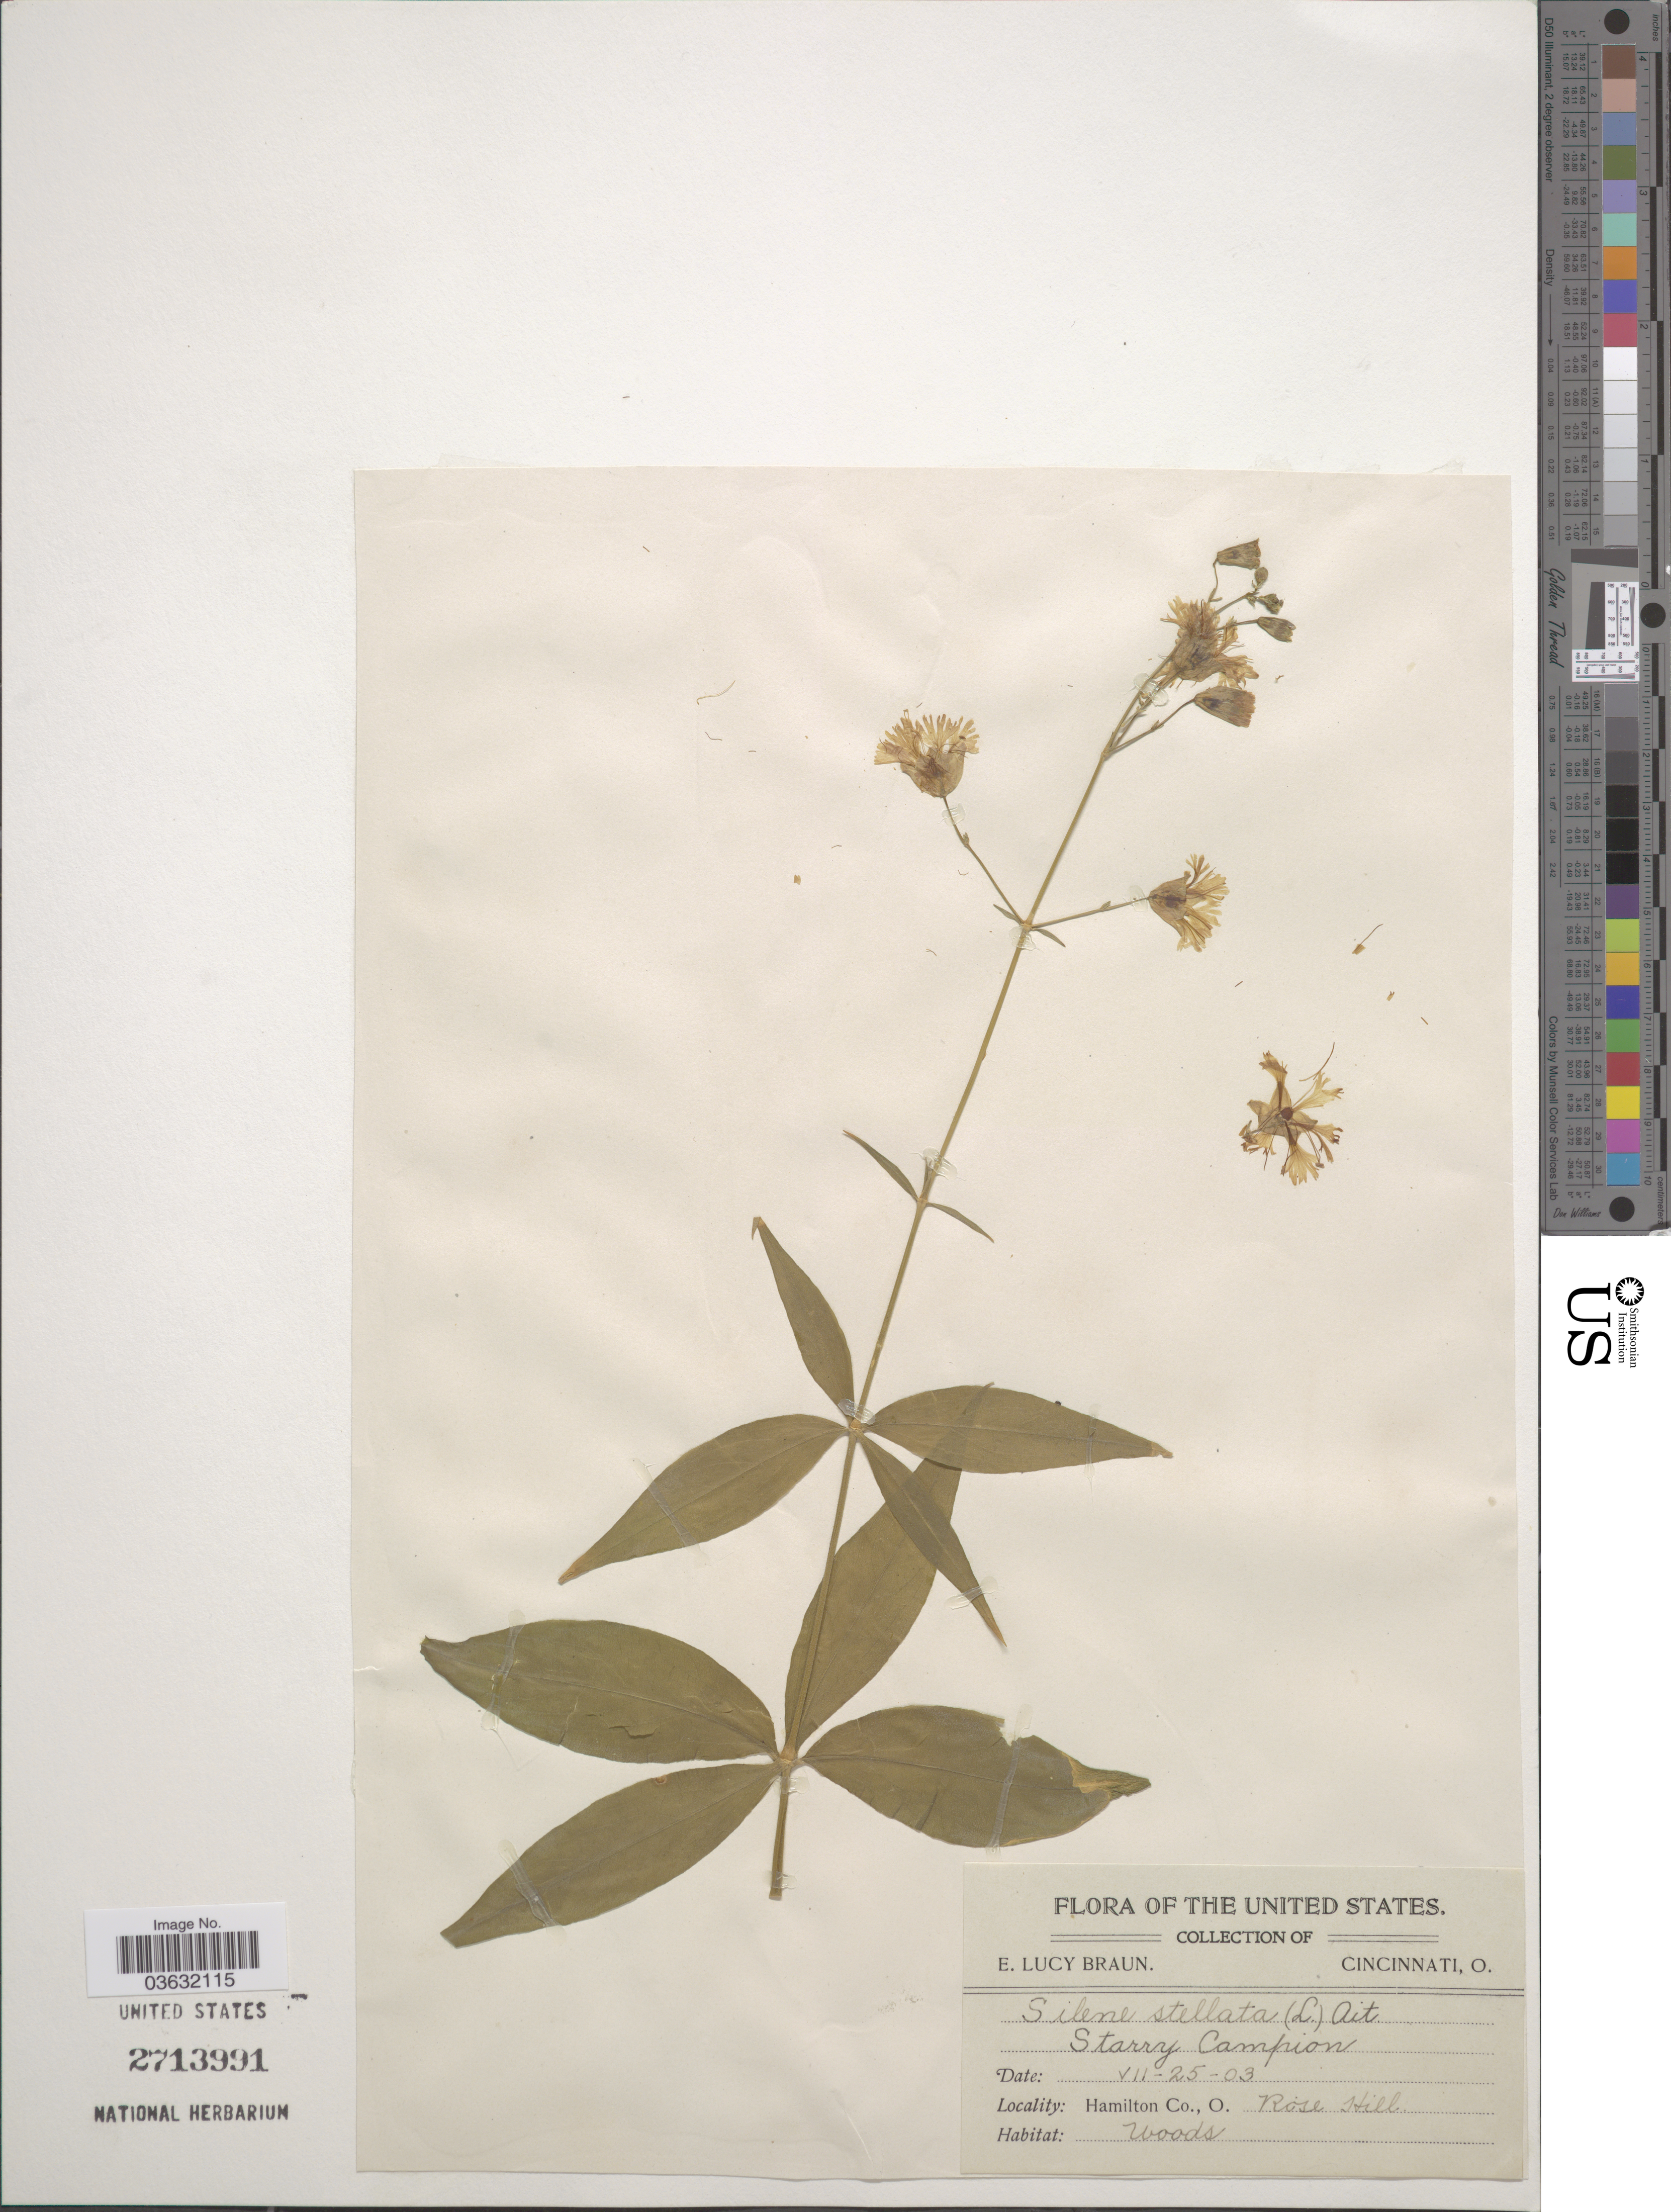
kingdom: Plantae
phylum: Tracheophyta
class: Magnoliopsida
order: Caryophyllales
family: Caryophyllaceae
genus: Silene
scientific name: Silene stellata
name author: (L.) Coyte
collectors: E. L. Braun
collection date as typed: Transcribed d/m/y: 25/7/3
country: United States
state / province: Ohio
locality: Hamilton Co., Rose Hill.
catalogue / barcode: US 2713991